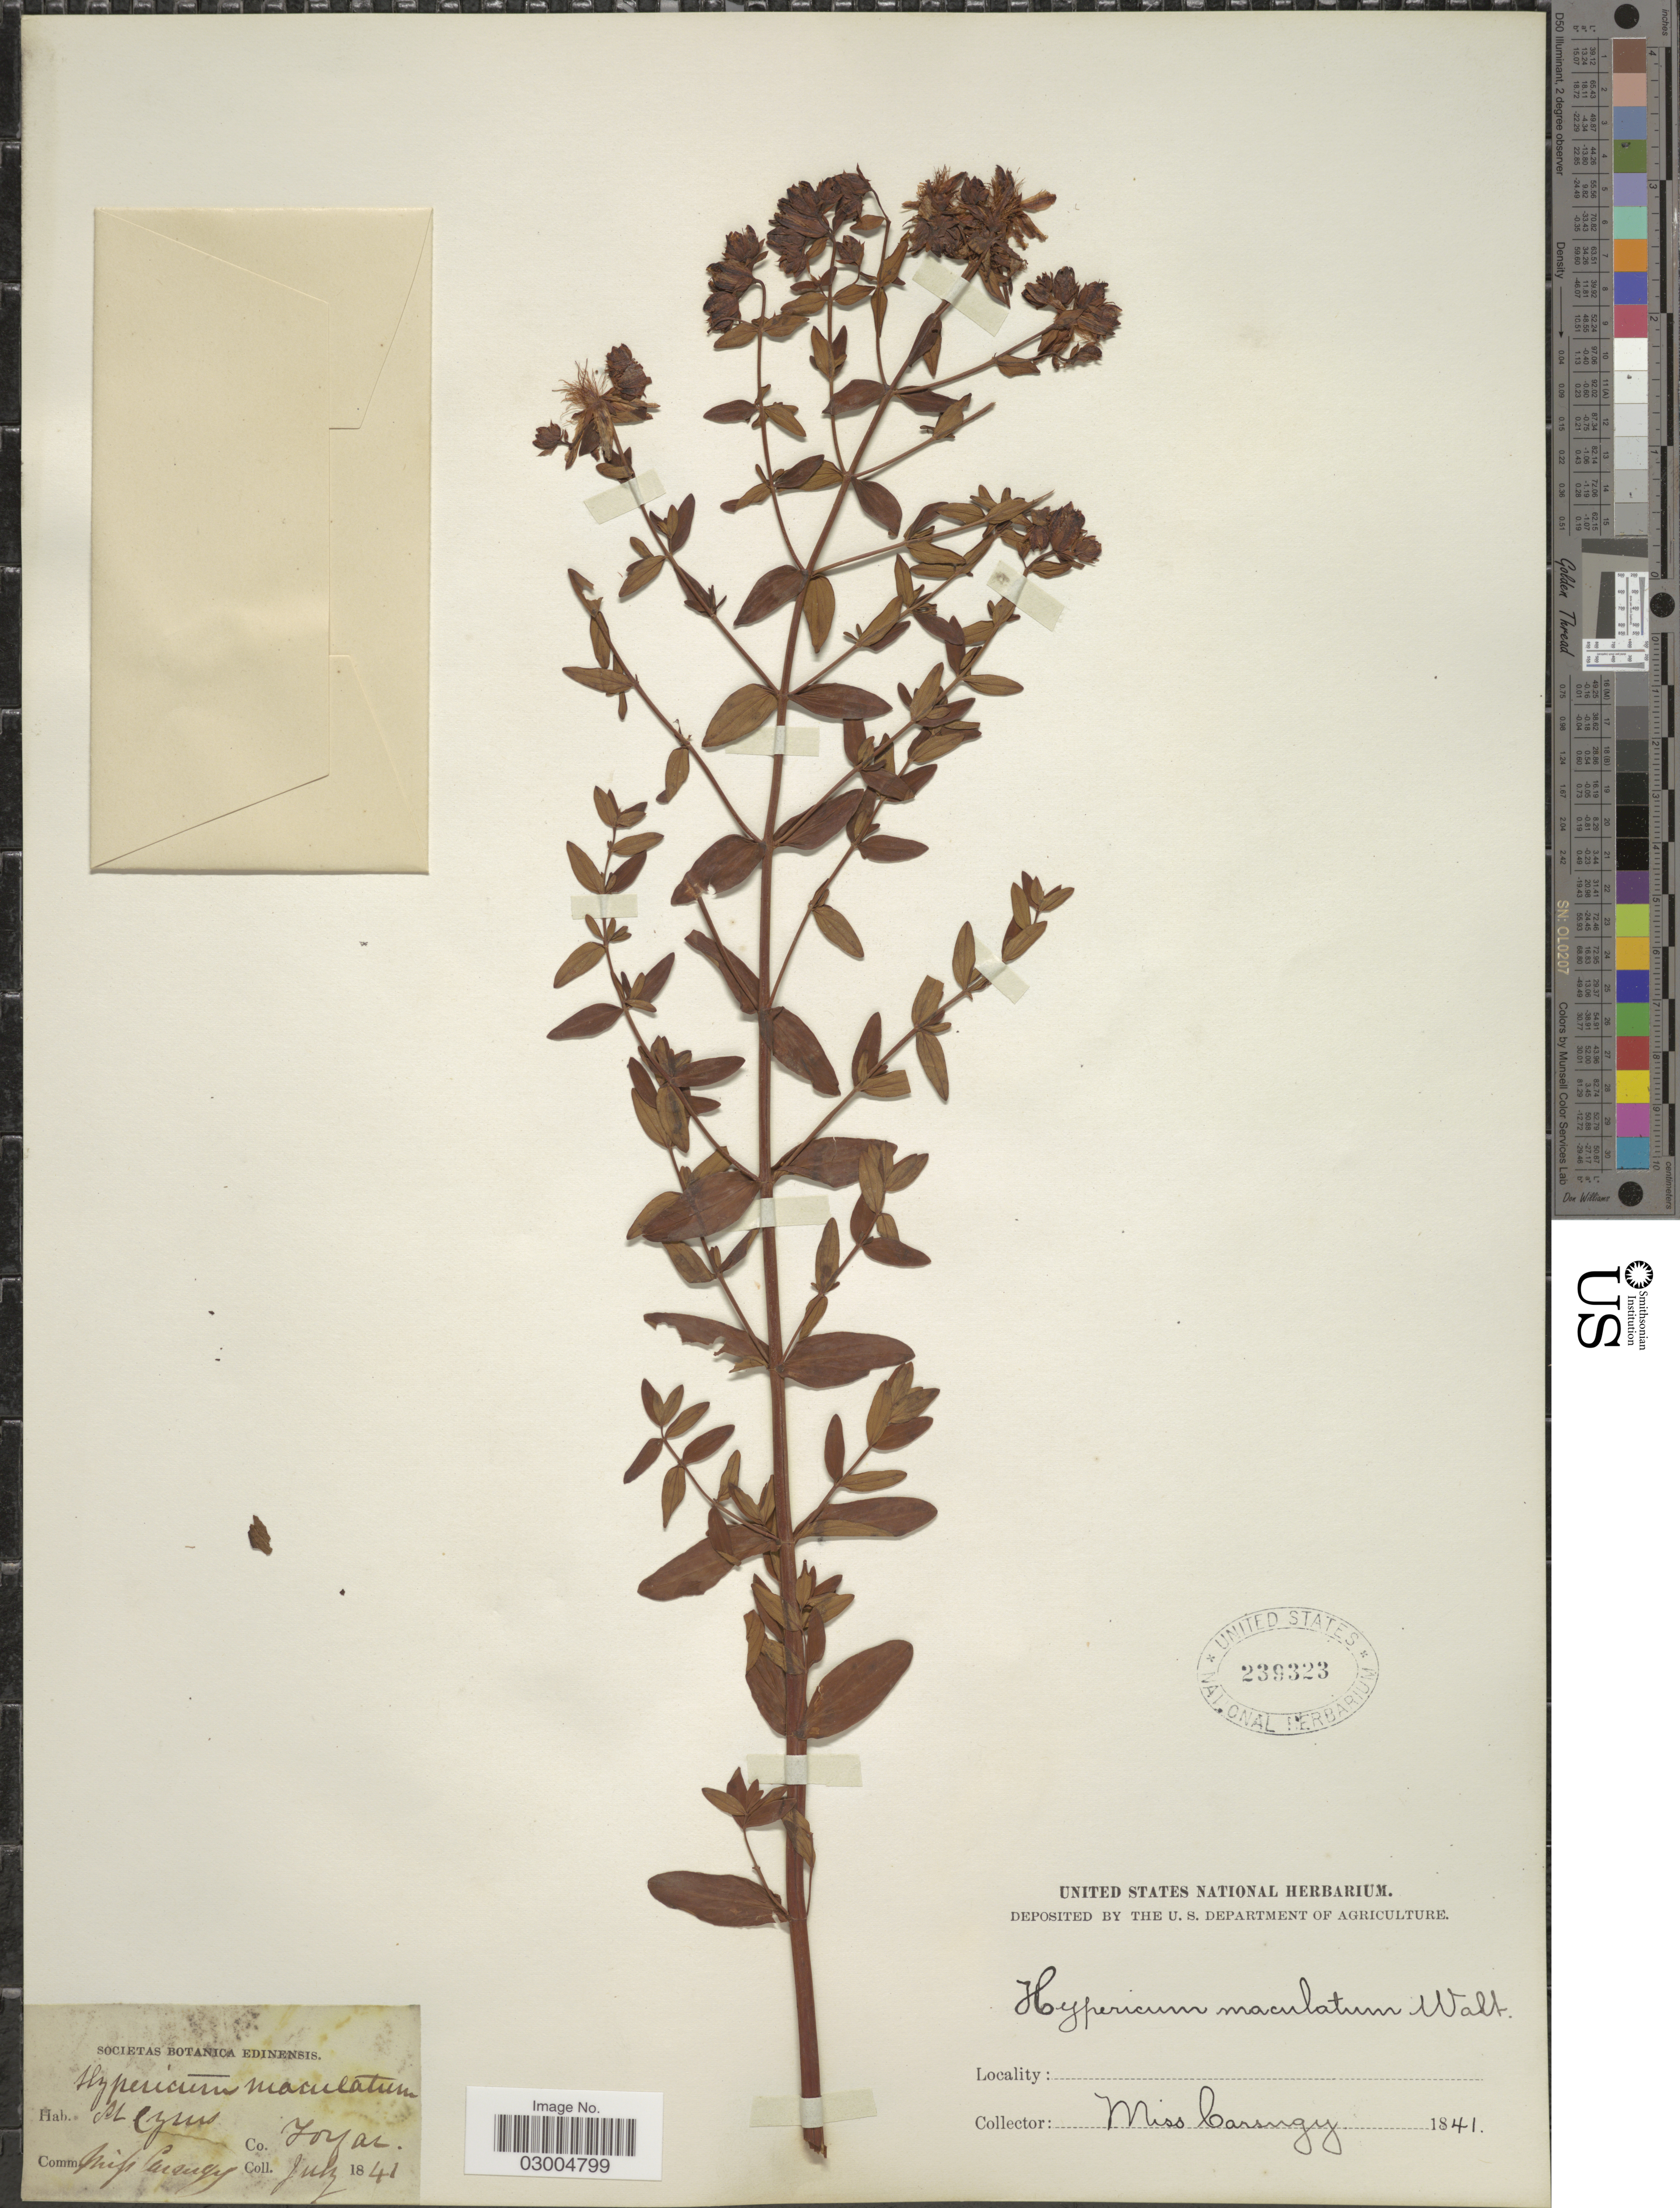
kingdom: Plantae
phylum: Tracheophyta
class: Magnoliopsida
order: Malpighiales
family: Hypericaceae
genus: Hypericum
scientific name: Hypericum maculatum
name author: Crantz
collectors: Miss Carsugy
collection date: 1841-07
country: United Kingdom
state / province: Scotland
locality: St. Cyrus. Co. Forfar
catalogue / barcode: US 239323